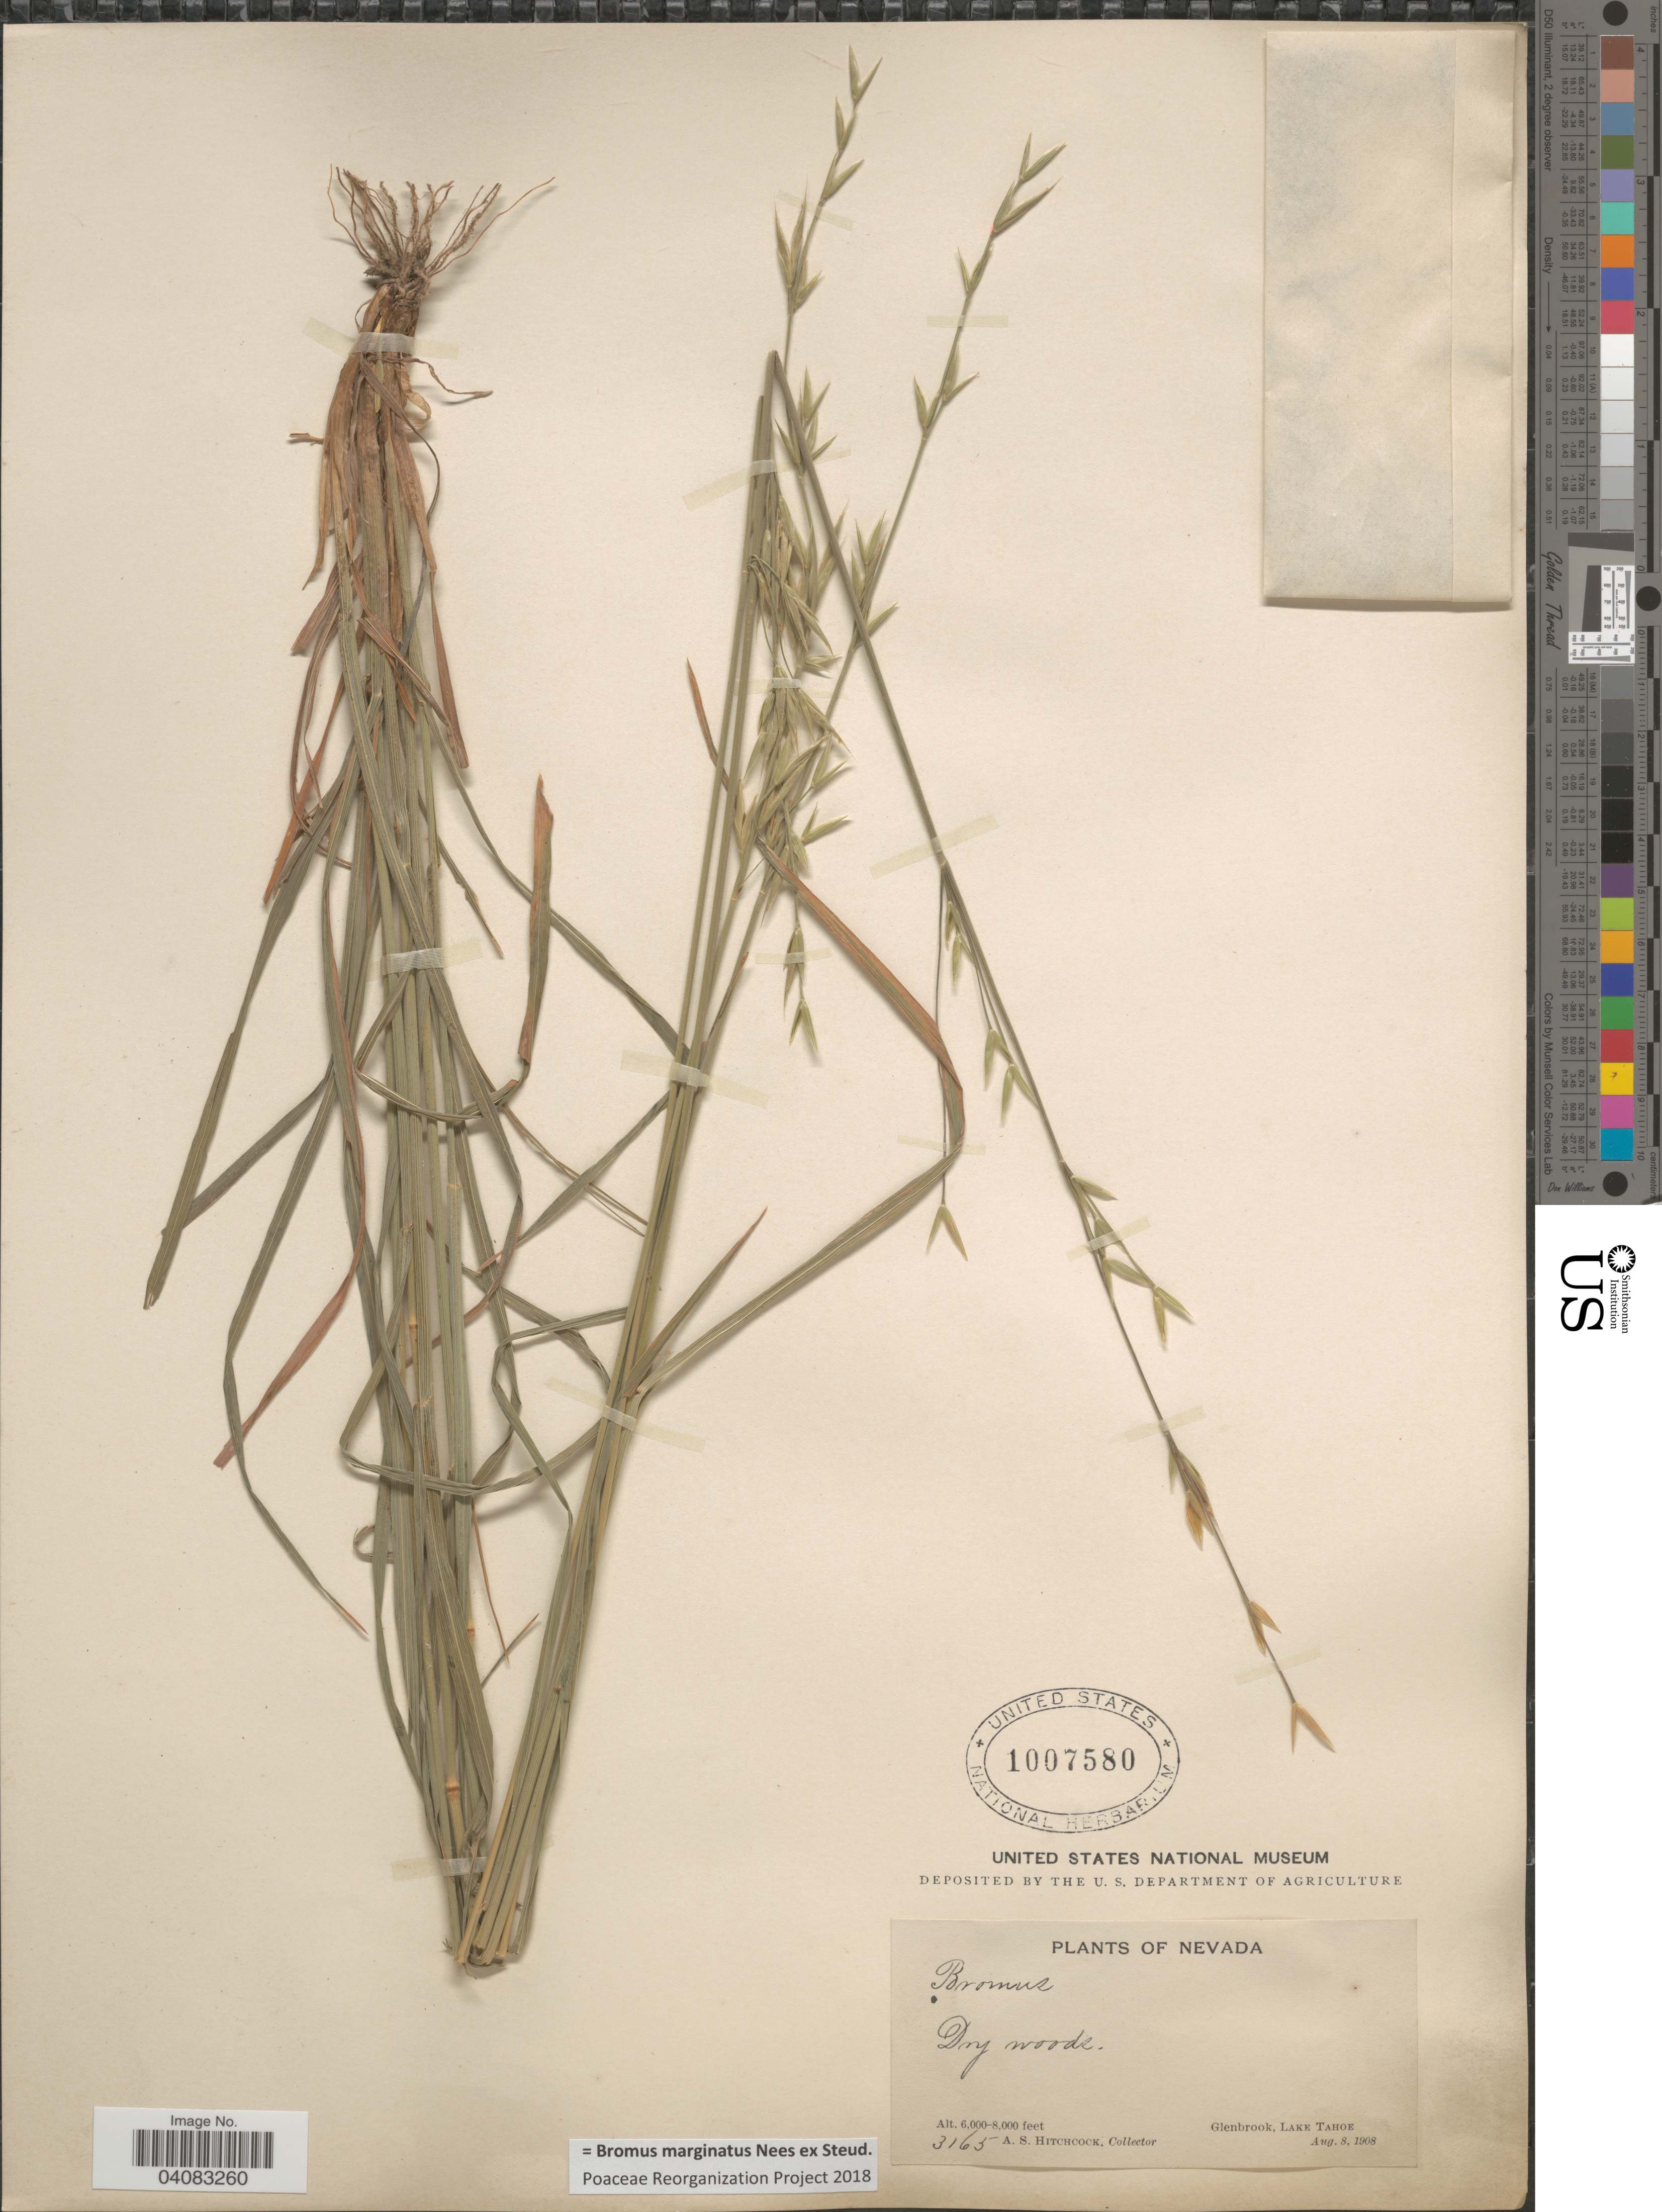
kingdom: Plantae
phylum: Tracheophyta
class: Liliopsida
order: Poales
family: Poaceae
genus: Bromus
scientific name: Bromus marginatus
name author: Nees ex Steud.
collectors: A. S. Hitchcock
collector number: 3165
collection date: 1908-08-08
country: United States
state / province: Nevada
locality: Glenbrook, Lake Tahoe.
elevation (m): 1829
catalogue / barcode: US 1007580